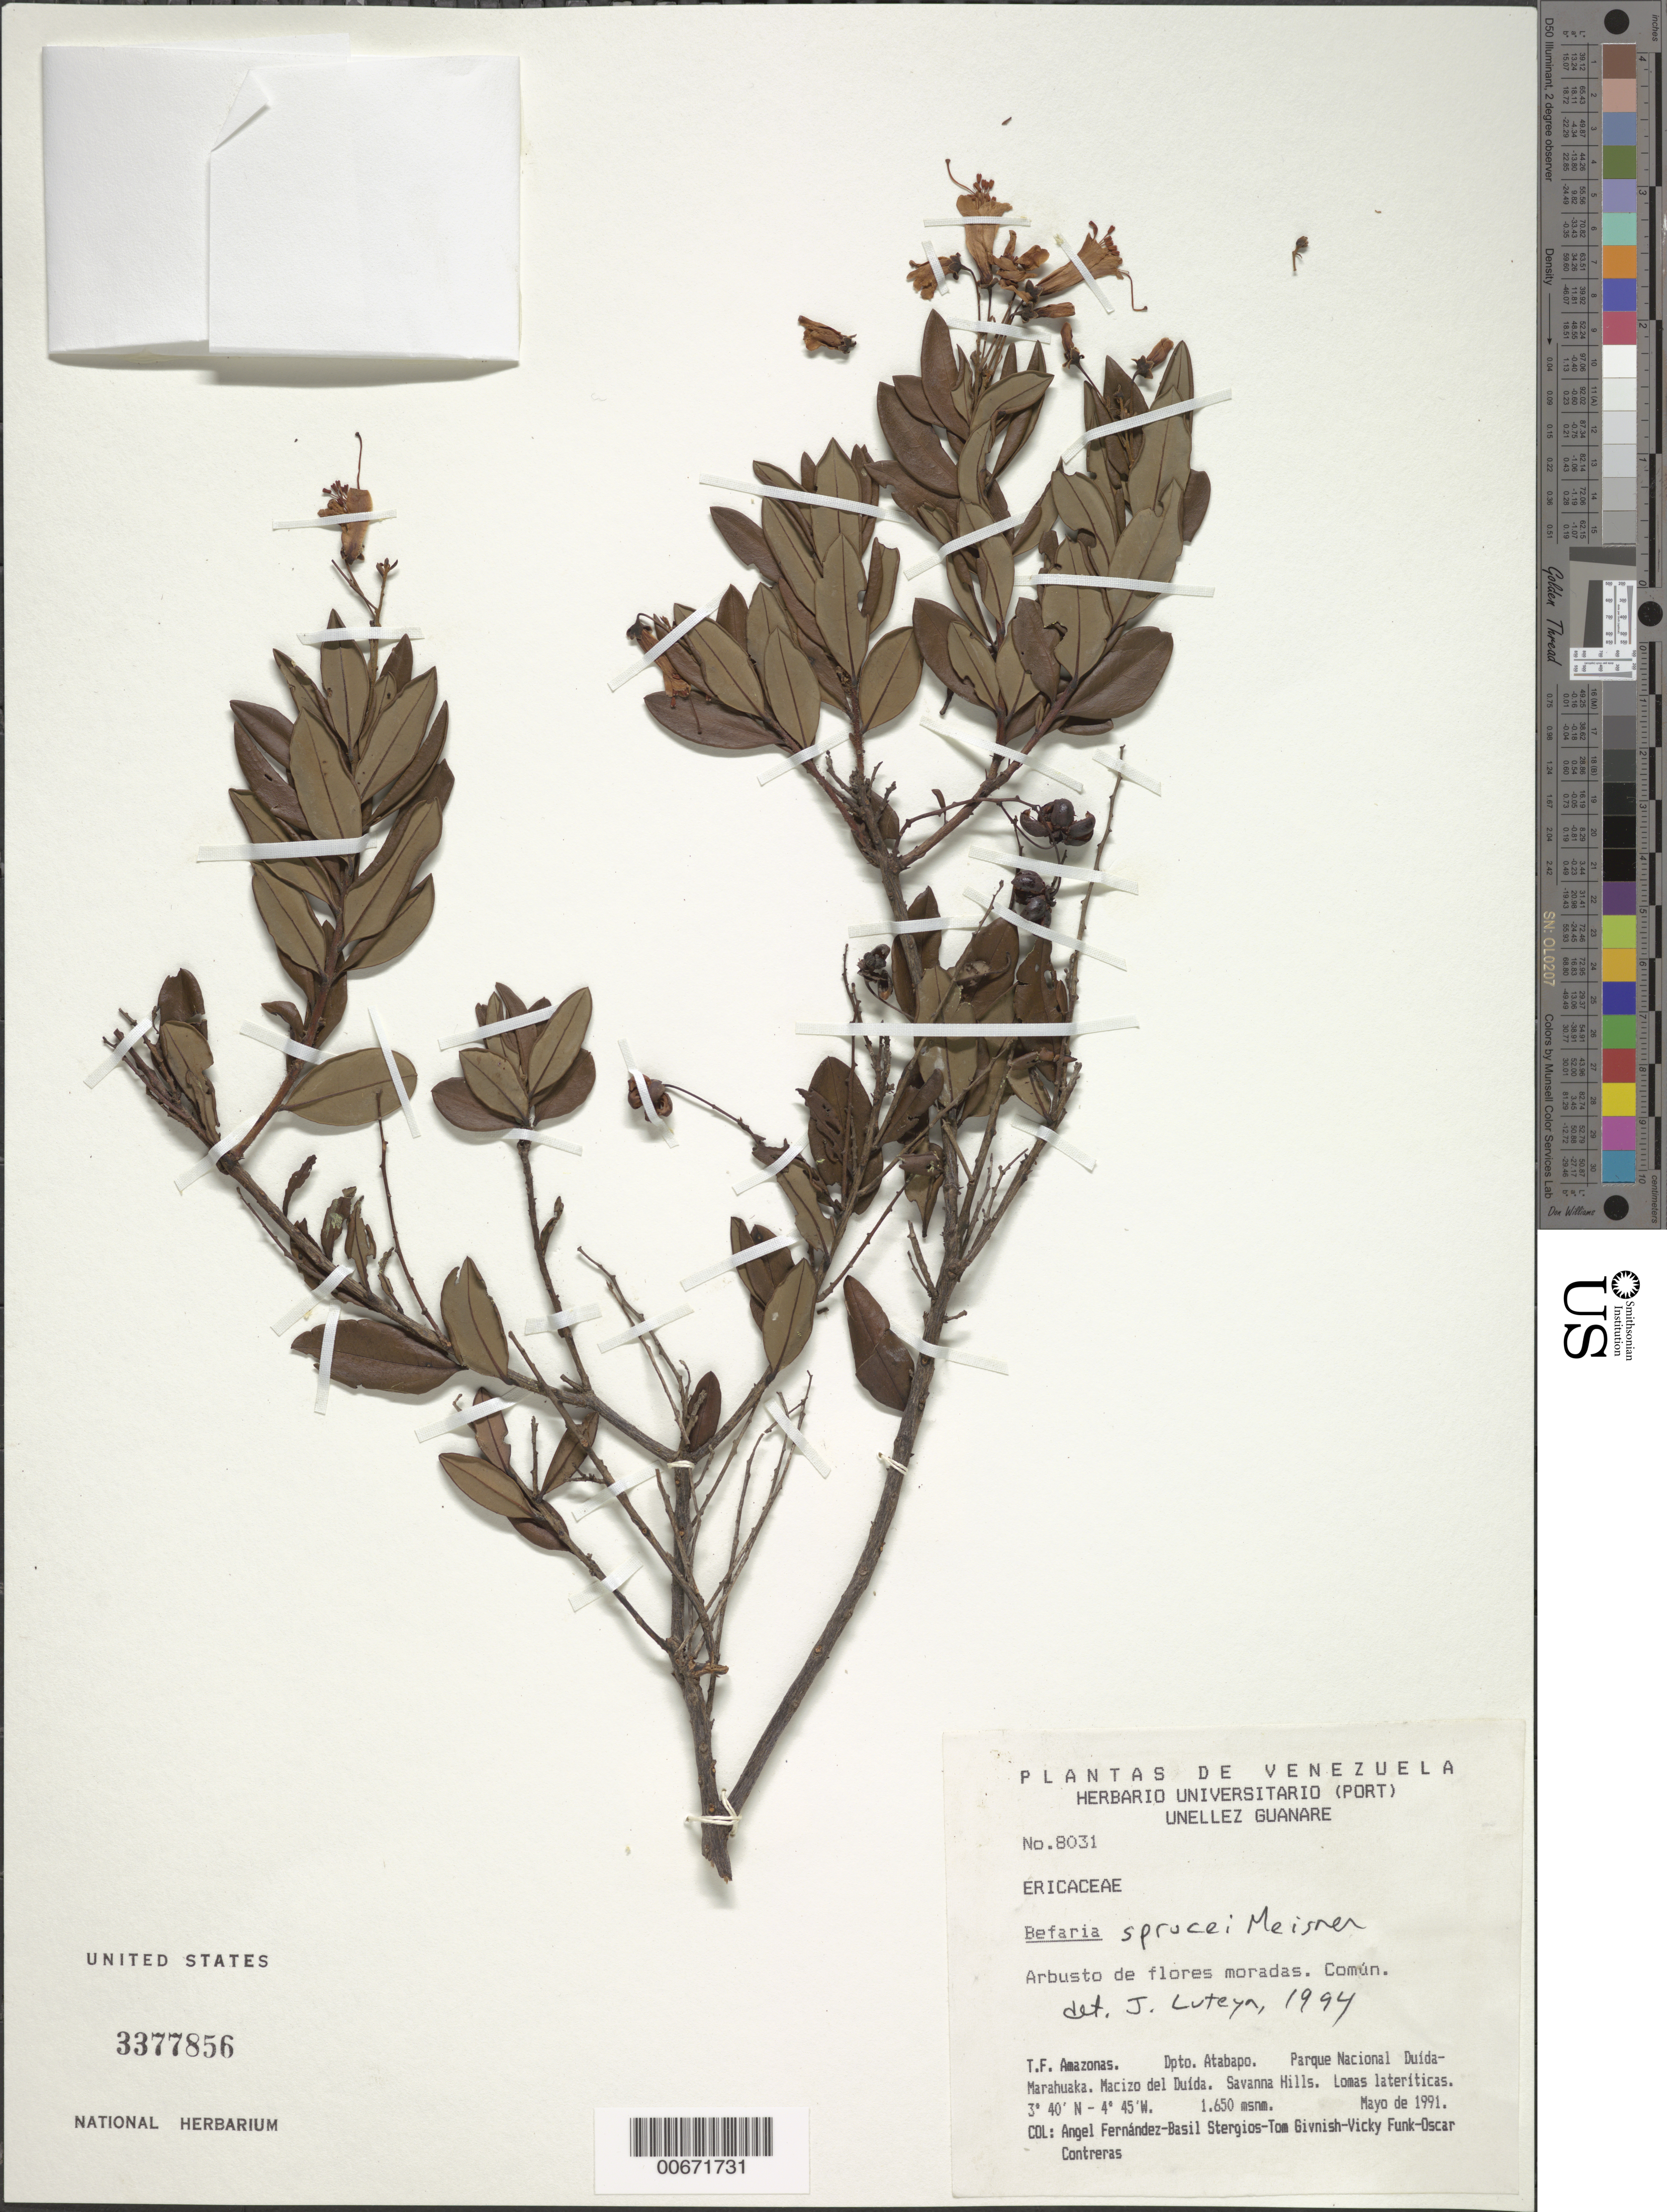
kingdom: Plantae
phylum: Tracheophyta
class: Magnoliopsida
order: Ericales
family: Ericaceae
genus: Bejaria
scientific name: Bejaria sprucei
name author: Meisn.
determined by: Luteyn, J. L.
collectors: A. Fernández, B. G. Stergios, T. J. Givnish, V. Funk & O. Contreras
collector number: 8031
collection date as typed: May-91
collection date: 1991-05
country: Venezuela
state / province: Amazonas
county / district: Atabapo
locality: Parque Nacional Duída-Marahuaka, Macizo del Duída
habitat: Savanna hills, lateritic hills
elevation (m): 1650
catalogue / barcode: US 3377856